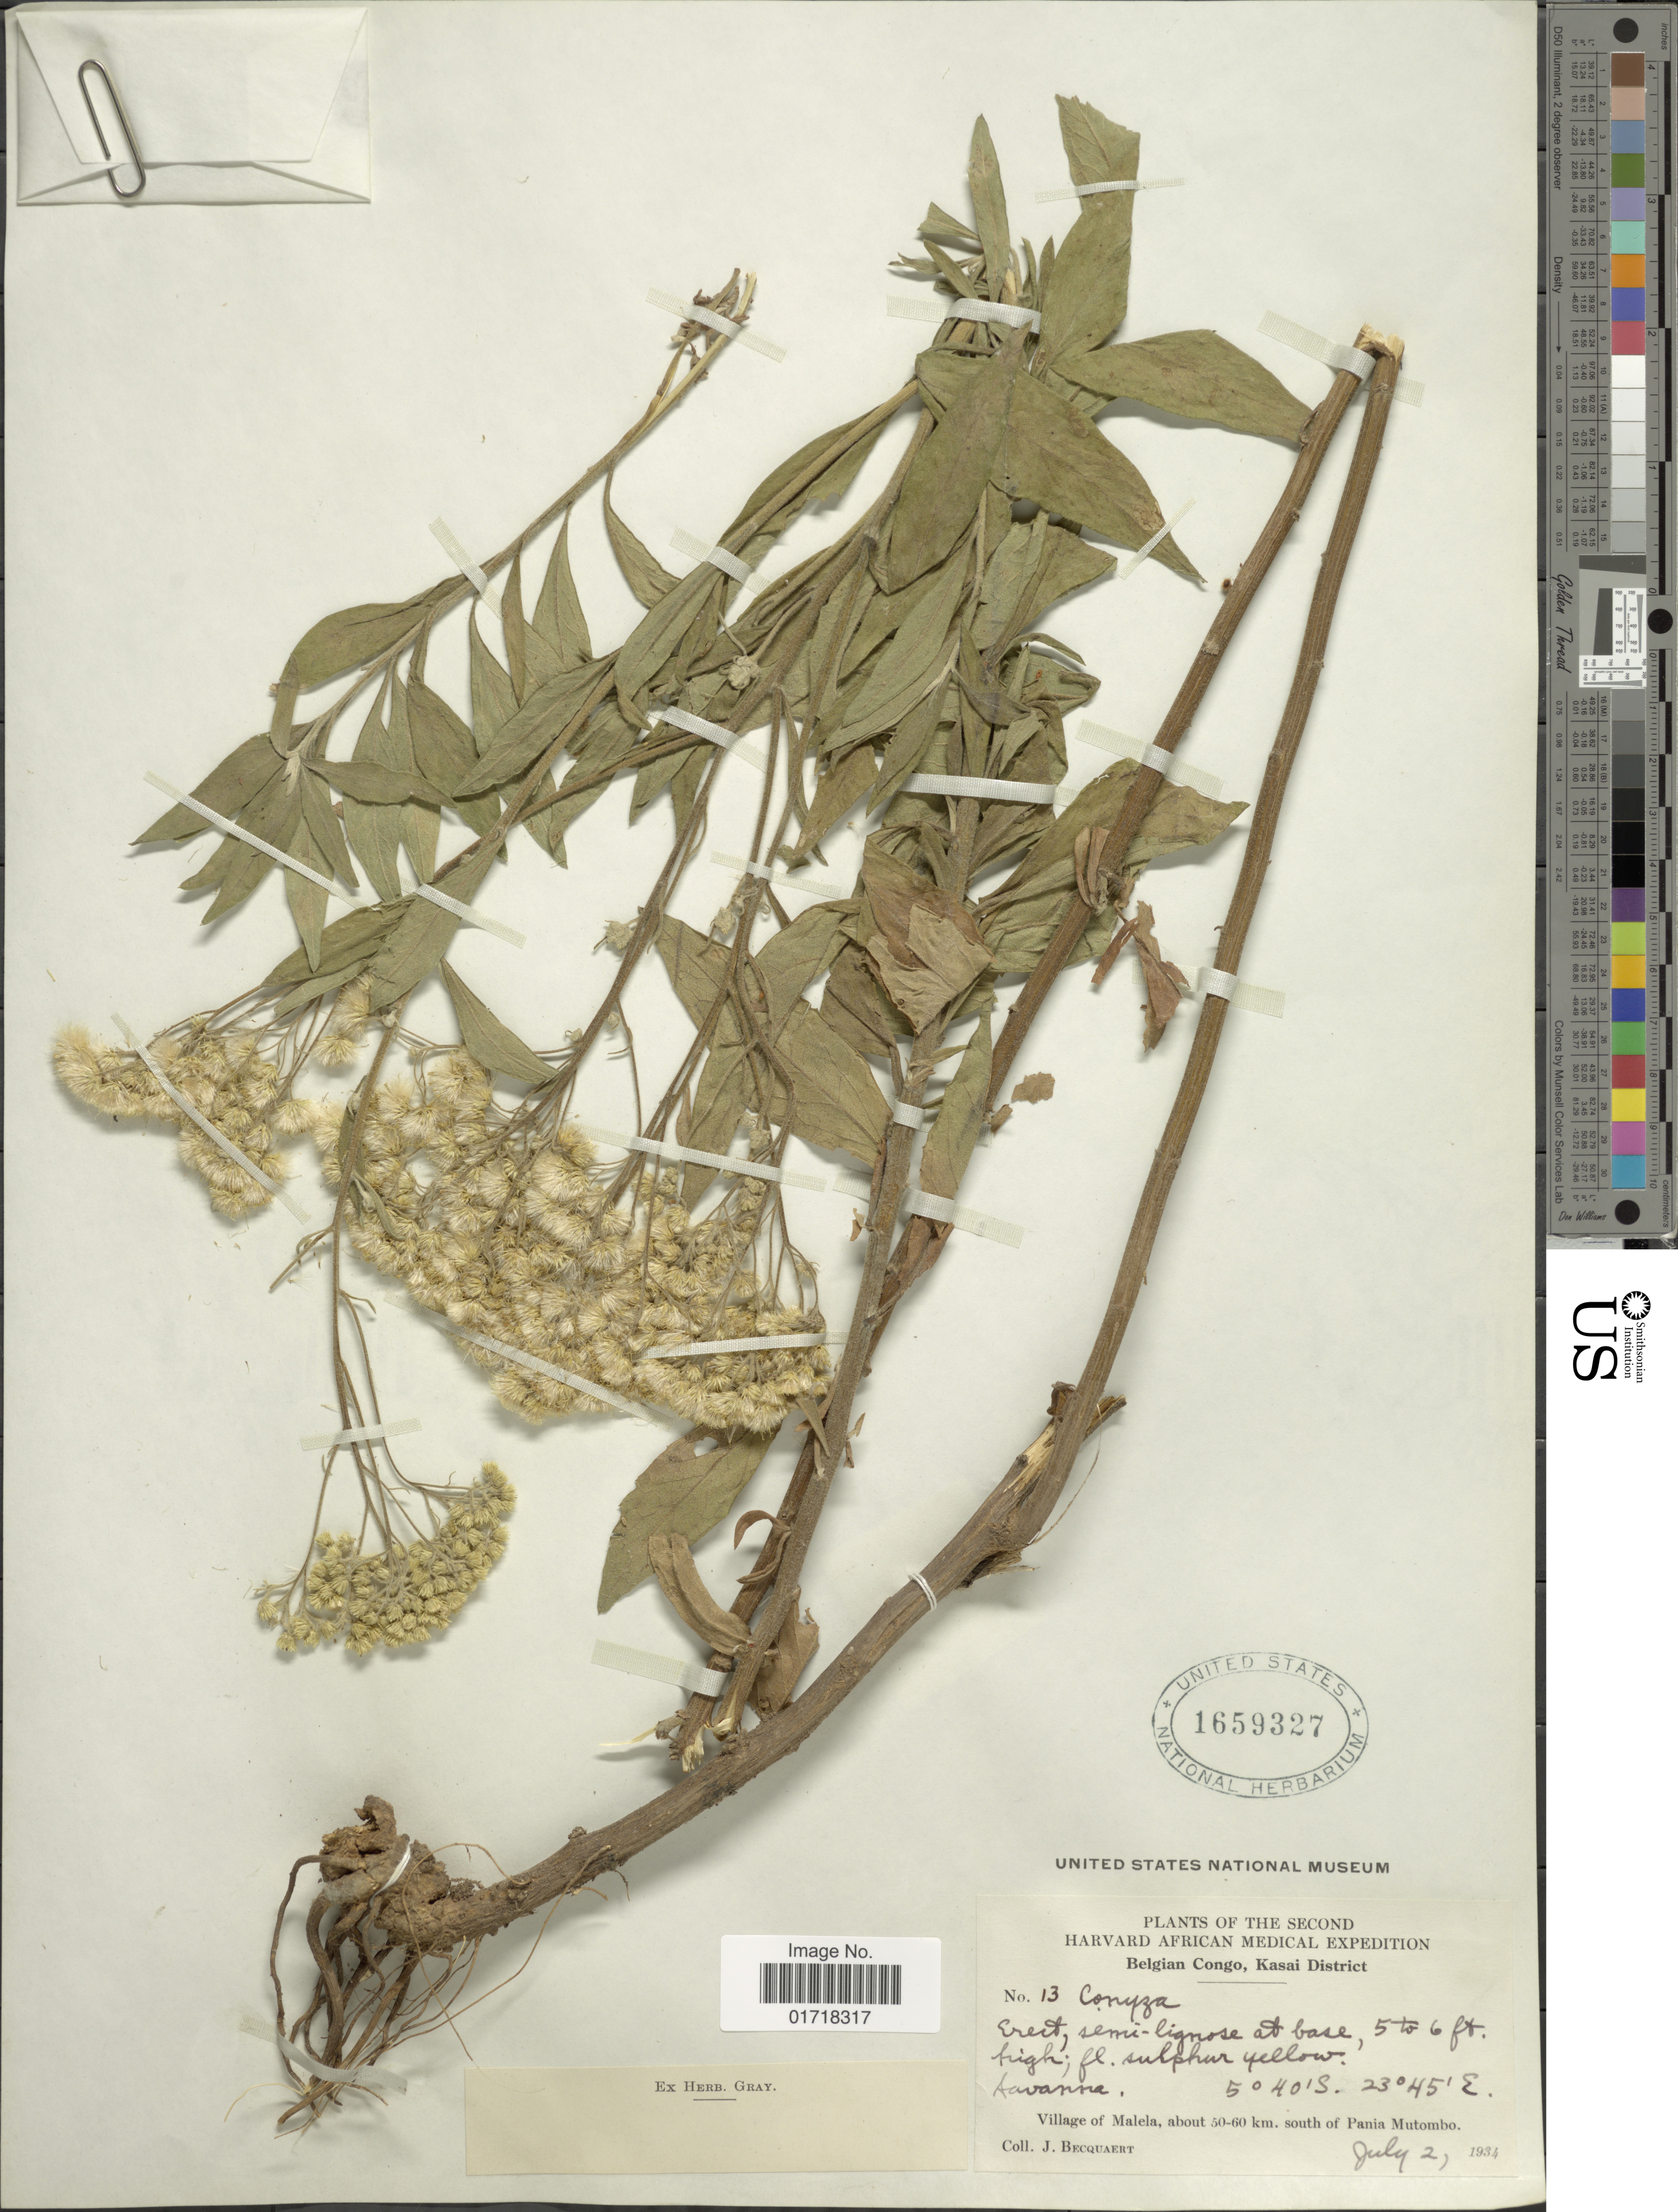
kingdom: Plantae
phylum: Tracheophyta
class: Magnoliopsida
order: Asterales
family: Asteraceae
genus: Conyza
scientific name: Conyza sp.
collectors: J. Becquaert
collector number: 13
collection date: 1934-07-02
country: Congo, Democratic Republic of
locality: Belgian Congo, Kasai District, Village of Malela, about 50-60 km. south of Pania Mutombo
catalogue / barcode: US 1659327